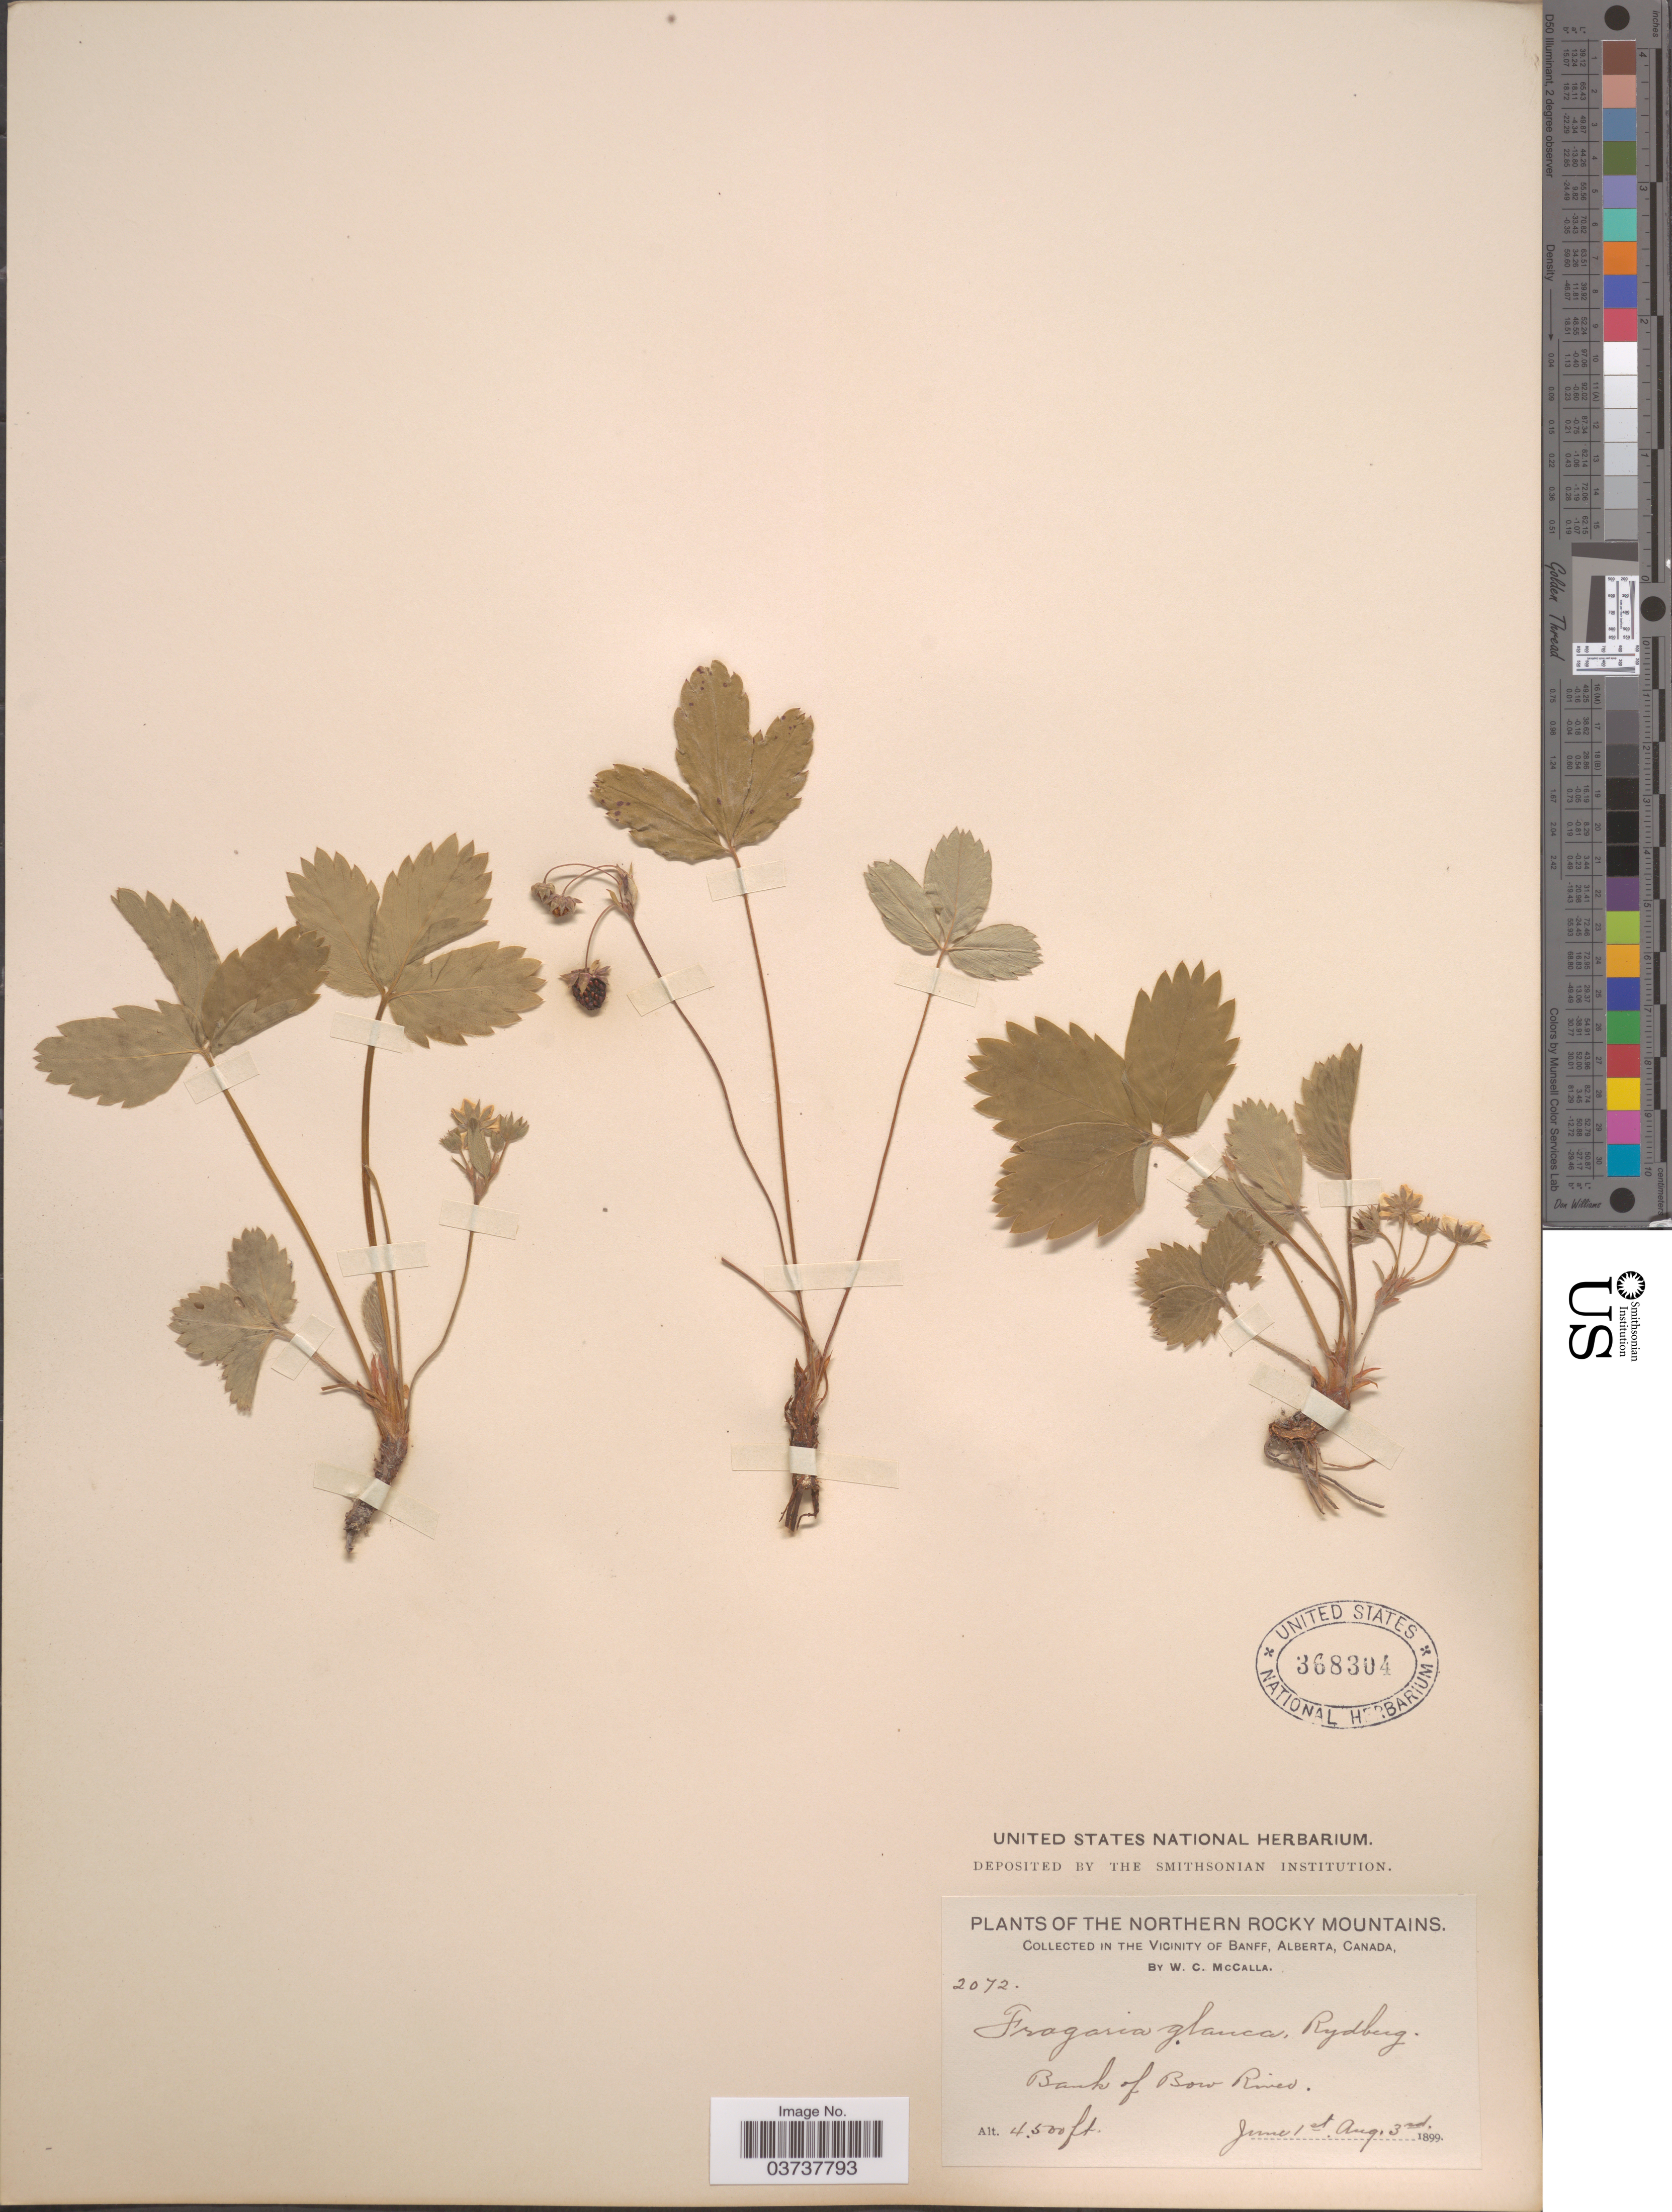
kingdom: Plantae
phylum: Tracheophyta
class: Magnoliopsida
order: Rosales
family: Rosaceae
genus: Fragaria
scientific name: Fragaria virginiana subsp. glauca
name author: (S. Watson) Staudt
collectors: W. McCalla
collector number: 2072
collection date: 1899-06-01/1899-08-03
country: Canada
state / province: Alberta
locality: The Northern Rocky Mountains. In the Vicinity of Banff. Bank of Bow River.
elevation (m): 1372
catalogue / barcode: US 368304